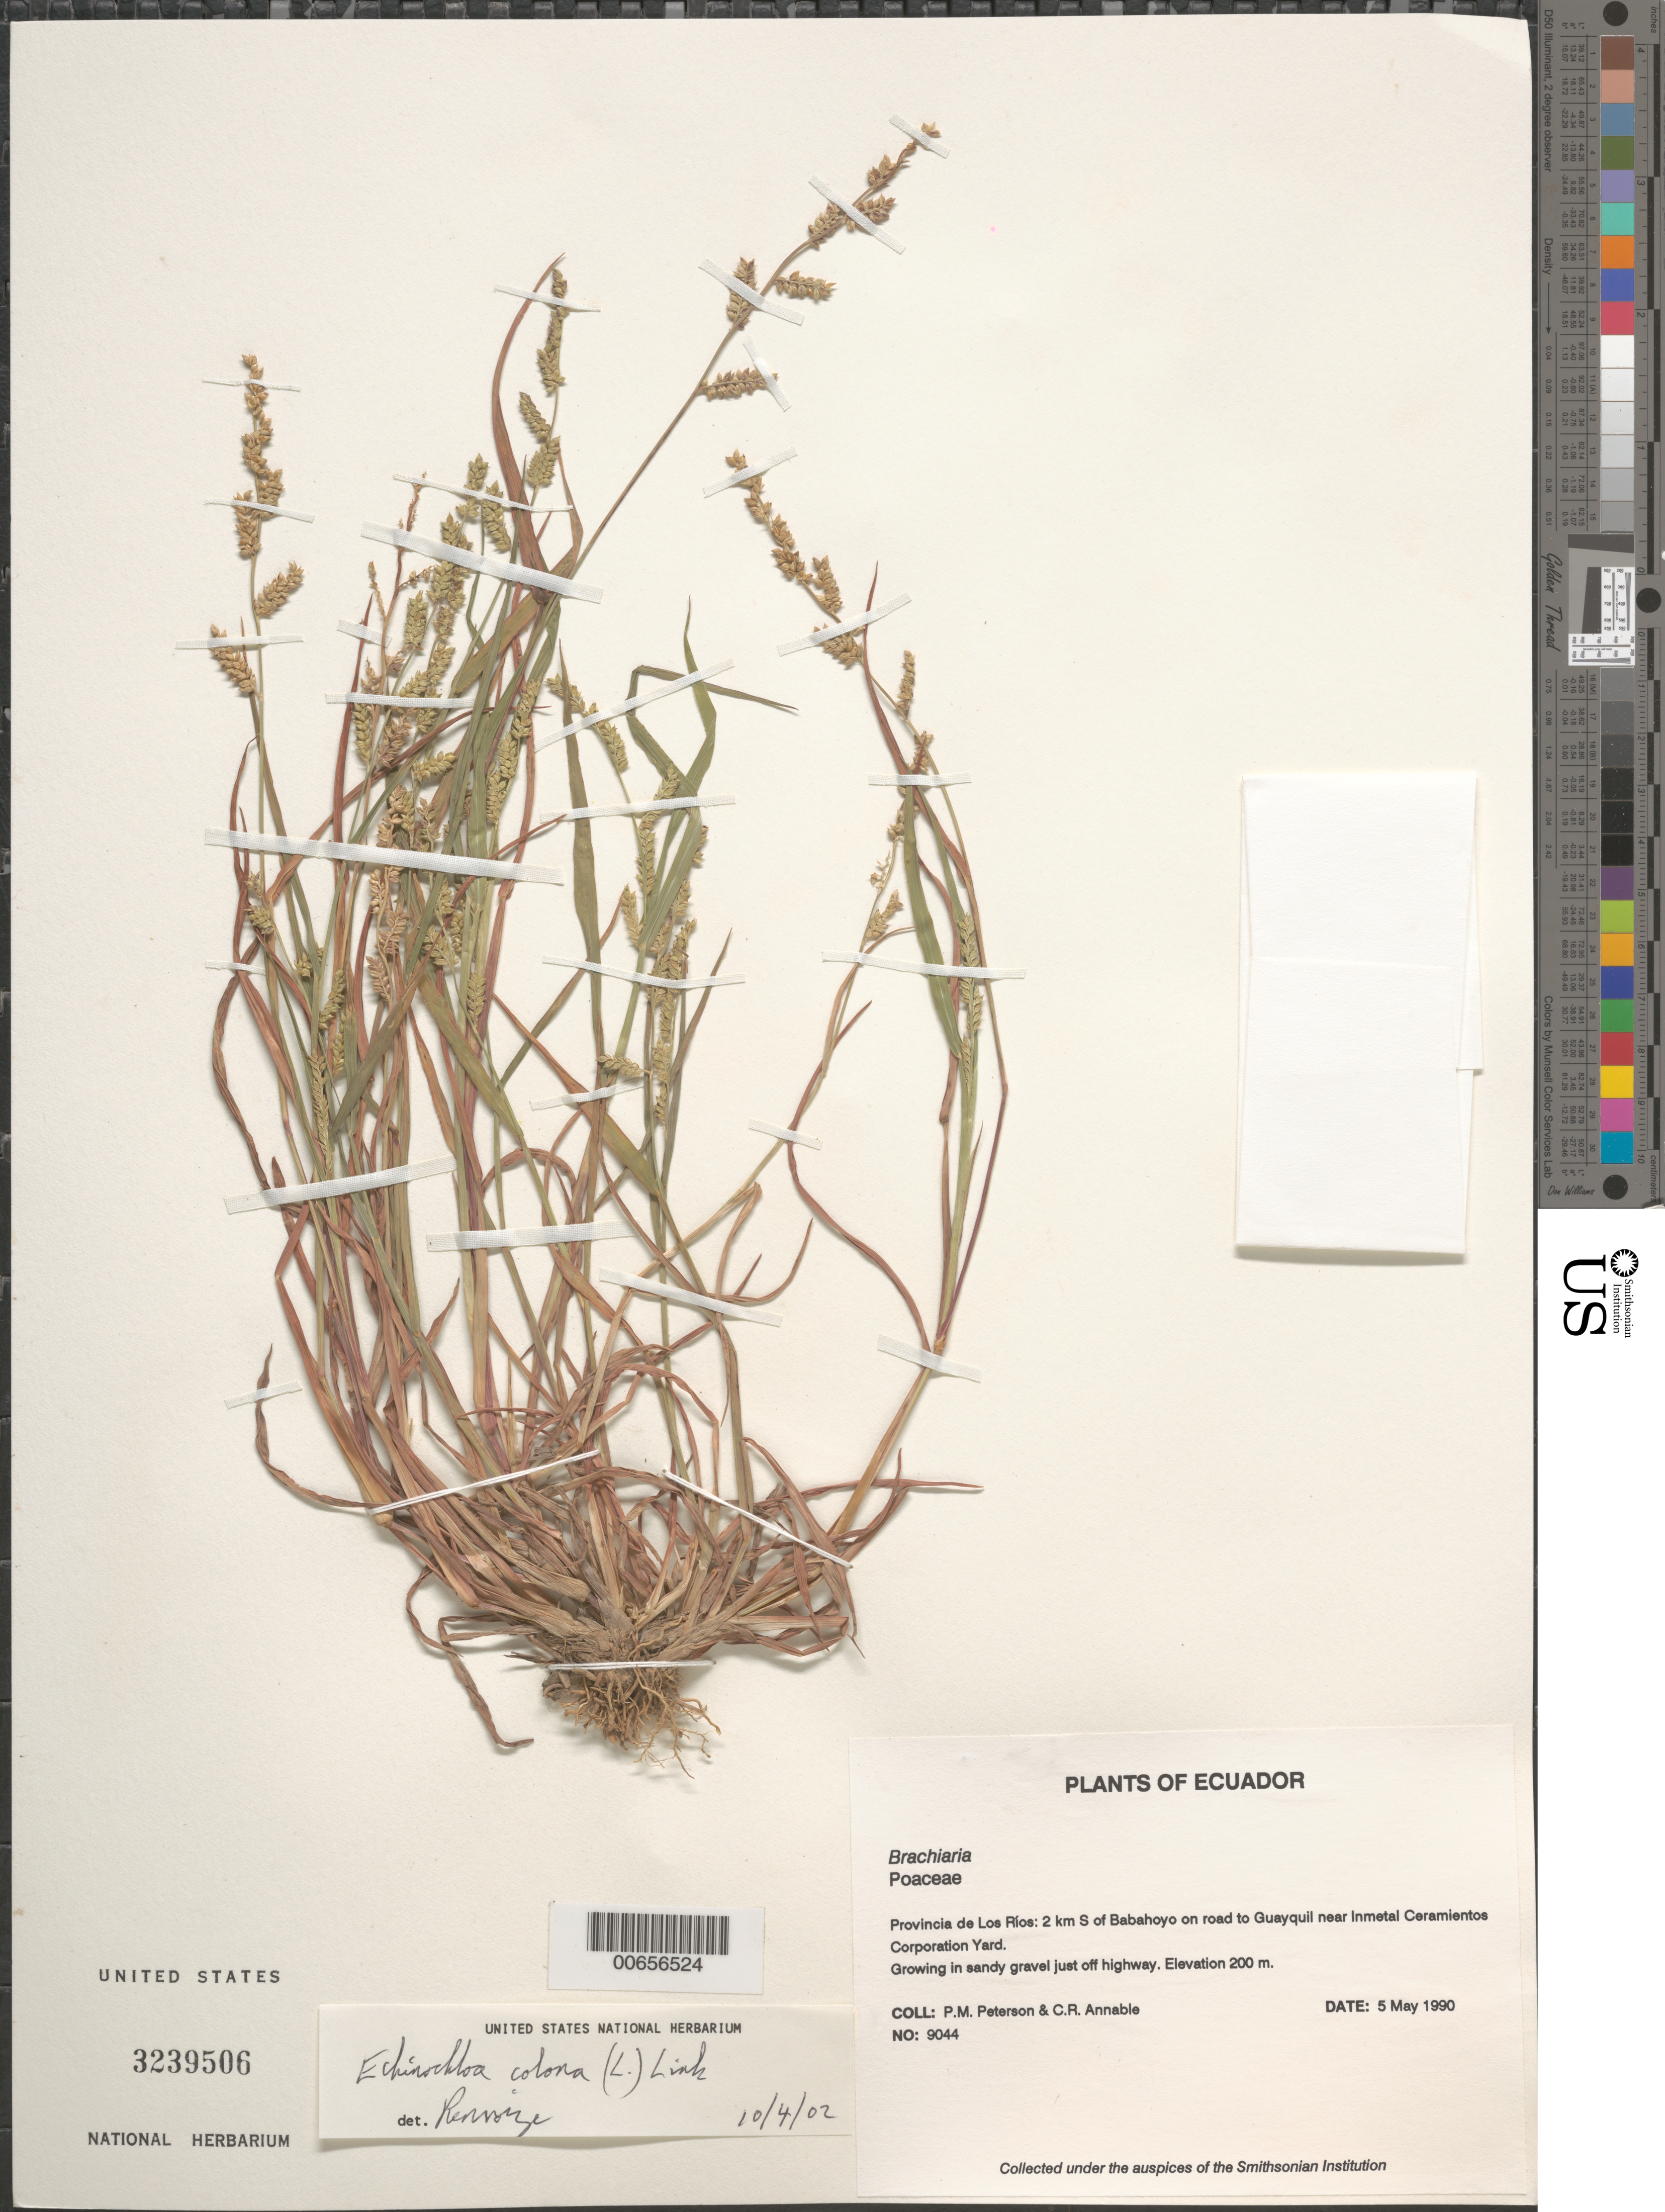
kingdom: Plantae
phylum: Tracheophyta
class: Liliopsida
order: Poales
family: Poaceae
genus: Echinochloa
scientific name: Echinochloa colona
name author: (L.) Link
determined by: Renvoize, S. A.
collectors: P. M. Peterson & C. R. Annable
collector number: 09044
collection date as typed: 05 May 1990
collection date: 1990-05-05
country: Ecuador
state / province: Los Rios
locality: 2 km S of Babahoyo on road to Guayquil near Inmetal Ceramientos Corporation Yard.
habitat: Growing in sandy gravel just off highway.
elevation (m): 200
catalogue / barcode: US 3239506